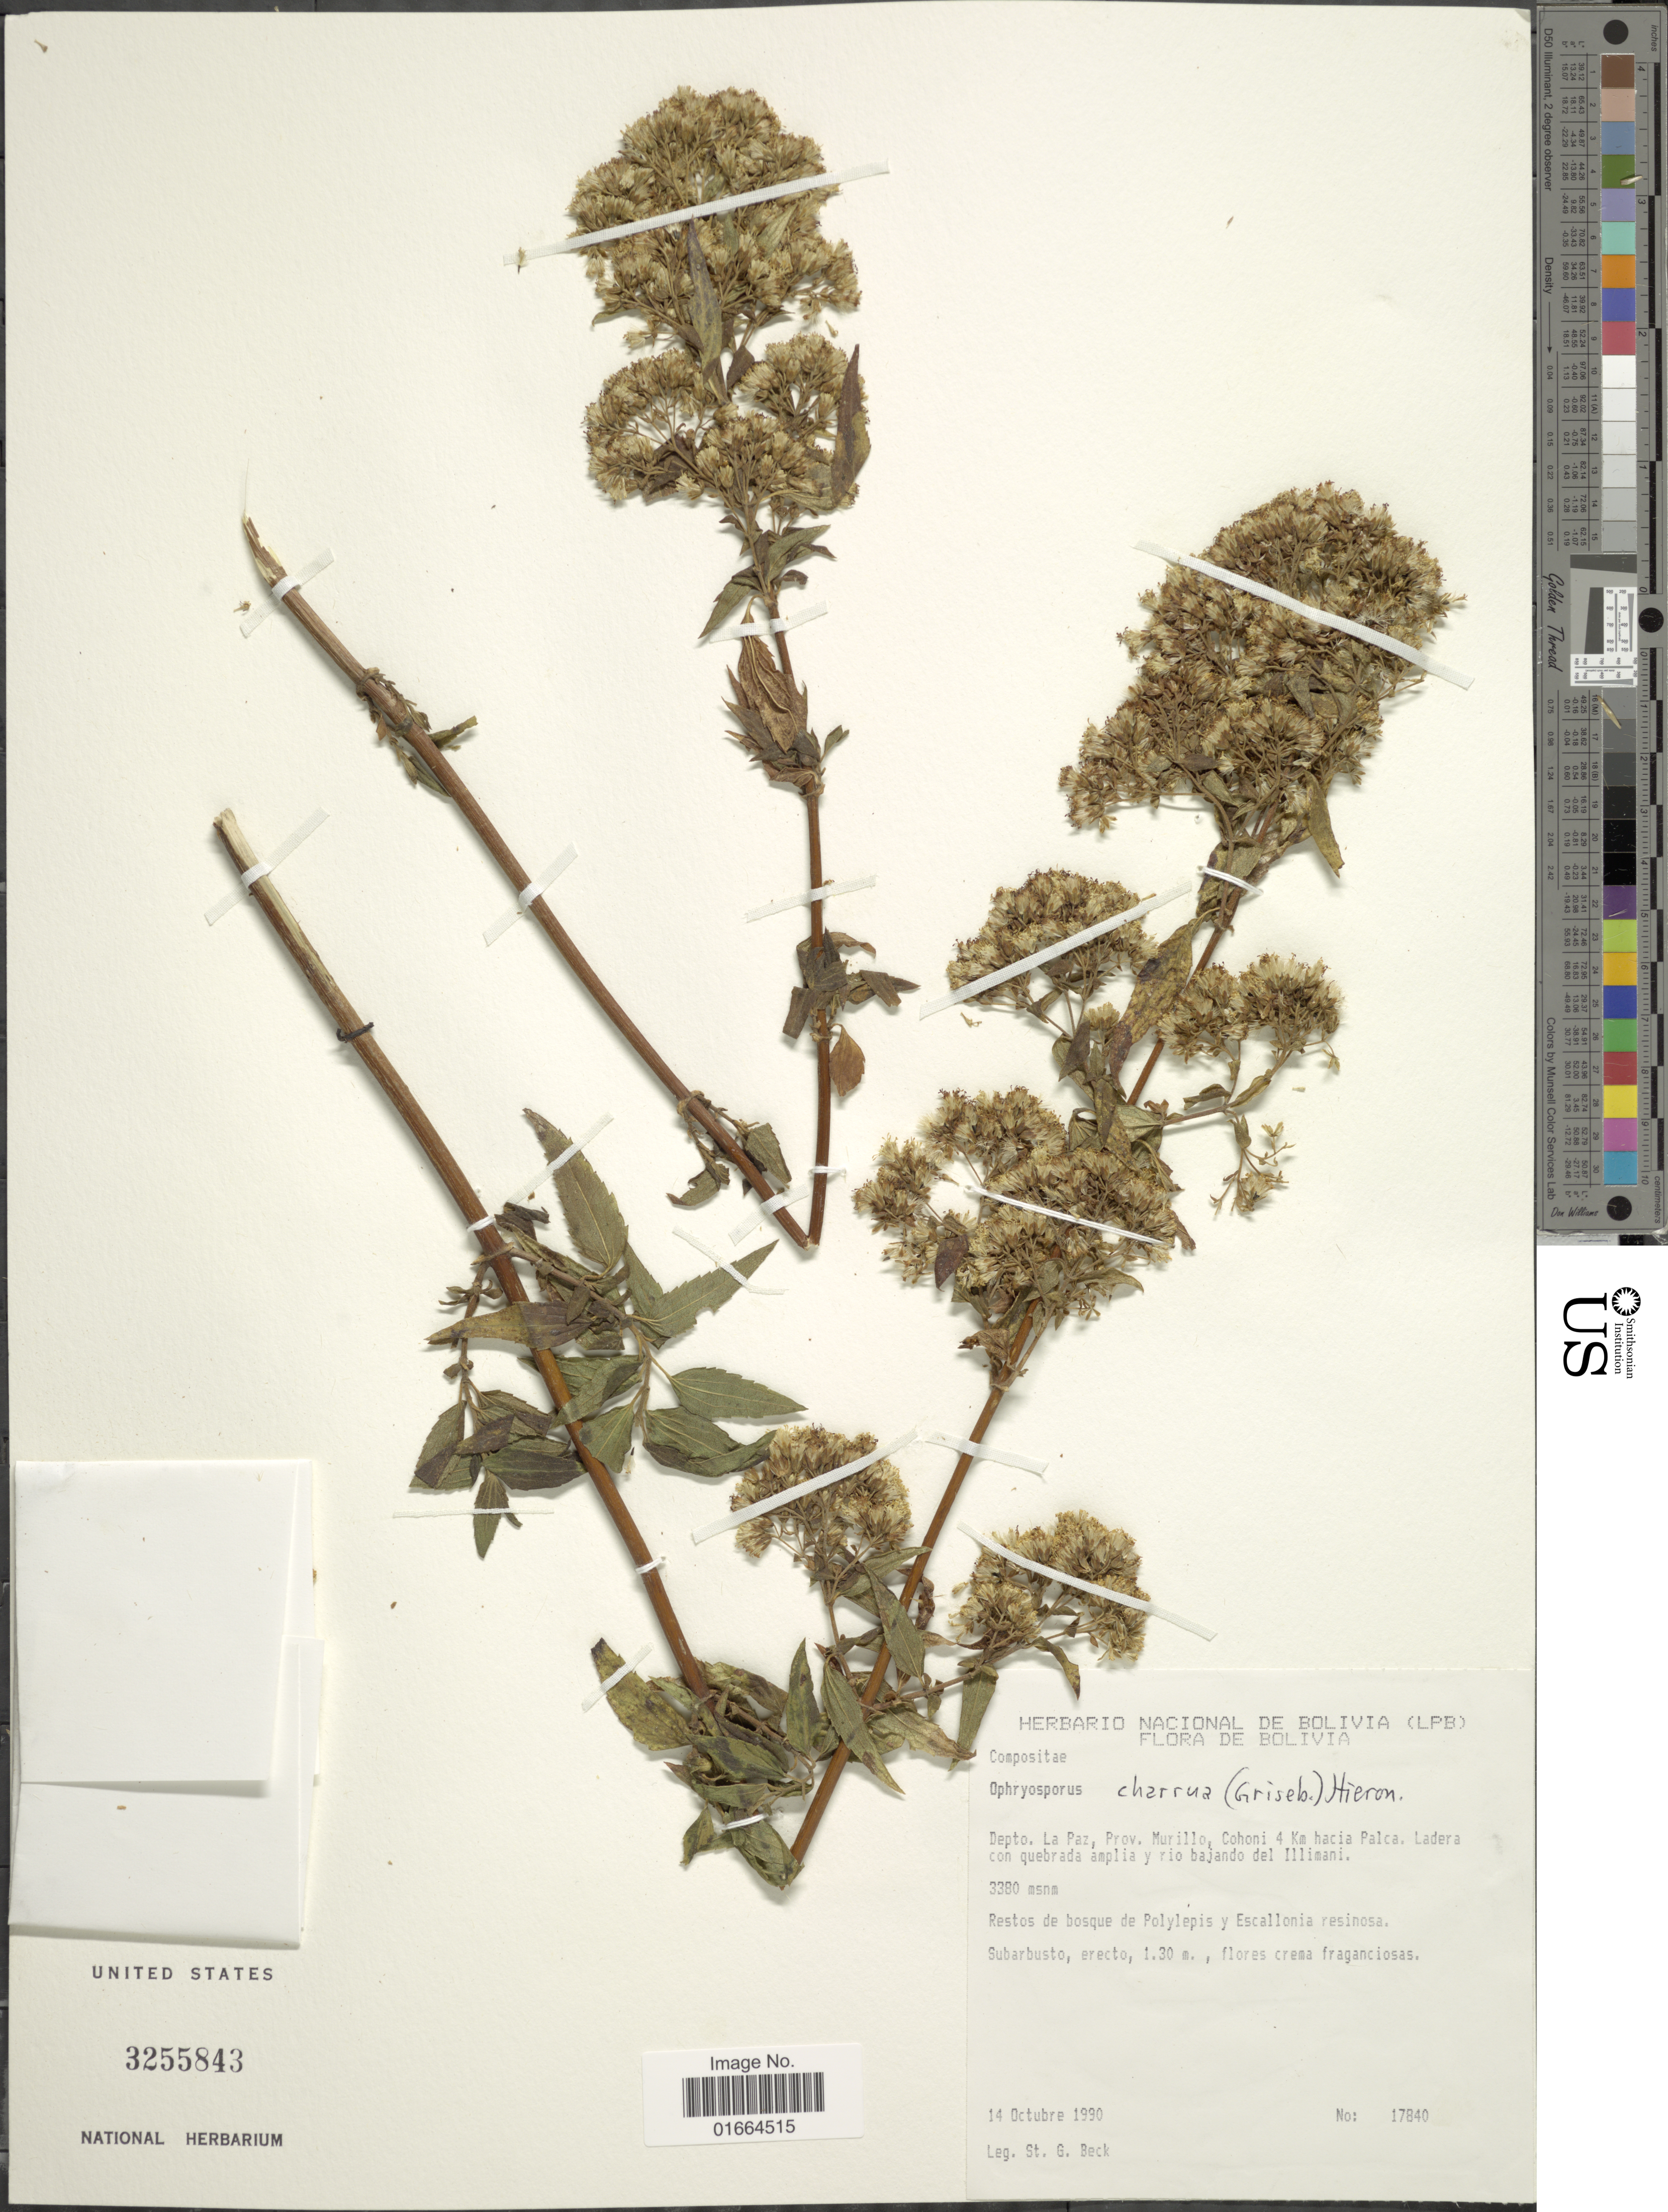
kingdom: Plantae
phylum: Tracheophyta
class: Magnoliopsida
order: Asterales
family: Asteraceae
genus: Ophryosporus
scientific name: Ophryosporus charua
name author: (Griseb.) Hieron.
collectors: S. G. Beck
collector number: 17840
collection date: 1990-10-14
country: Bolivia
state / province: La Paz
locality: Depto. La Paz, Prov. Murillo, Cohoni 4 Km hacia Palca, Ladera con quebrada amplia y rio bajando del Illimani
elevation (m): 3380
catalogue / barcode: US 3255843